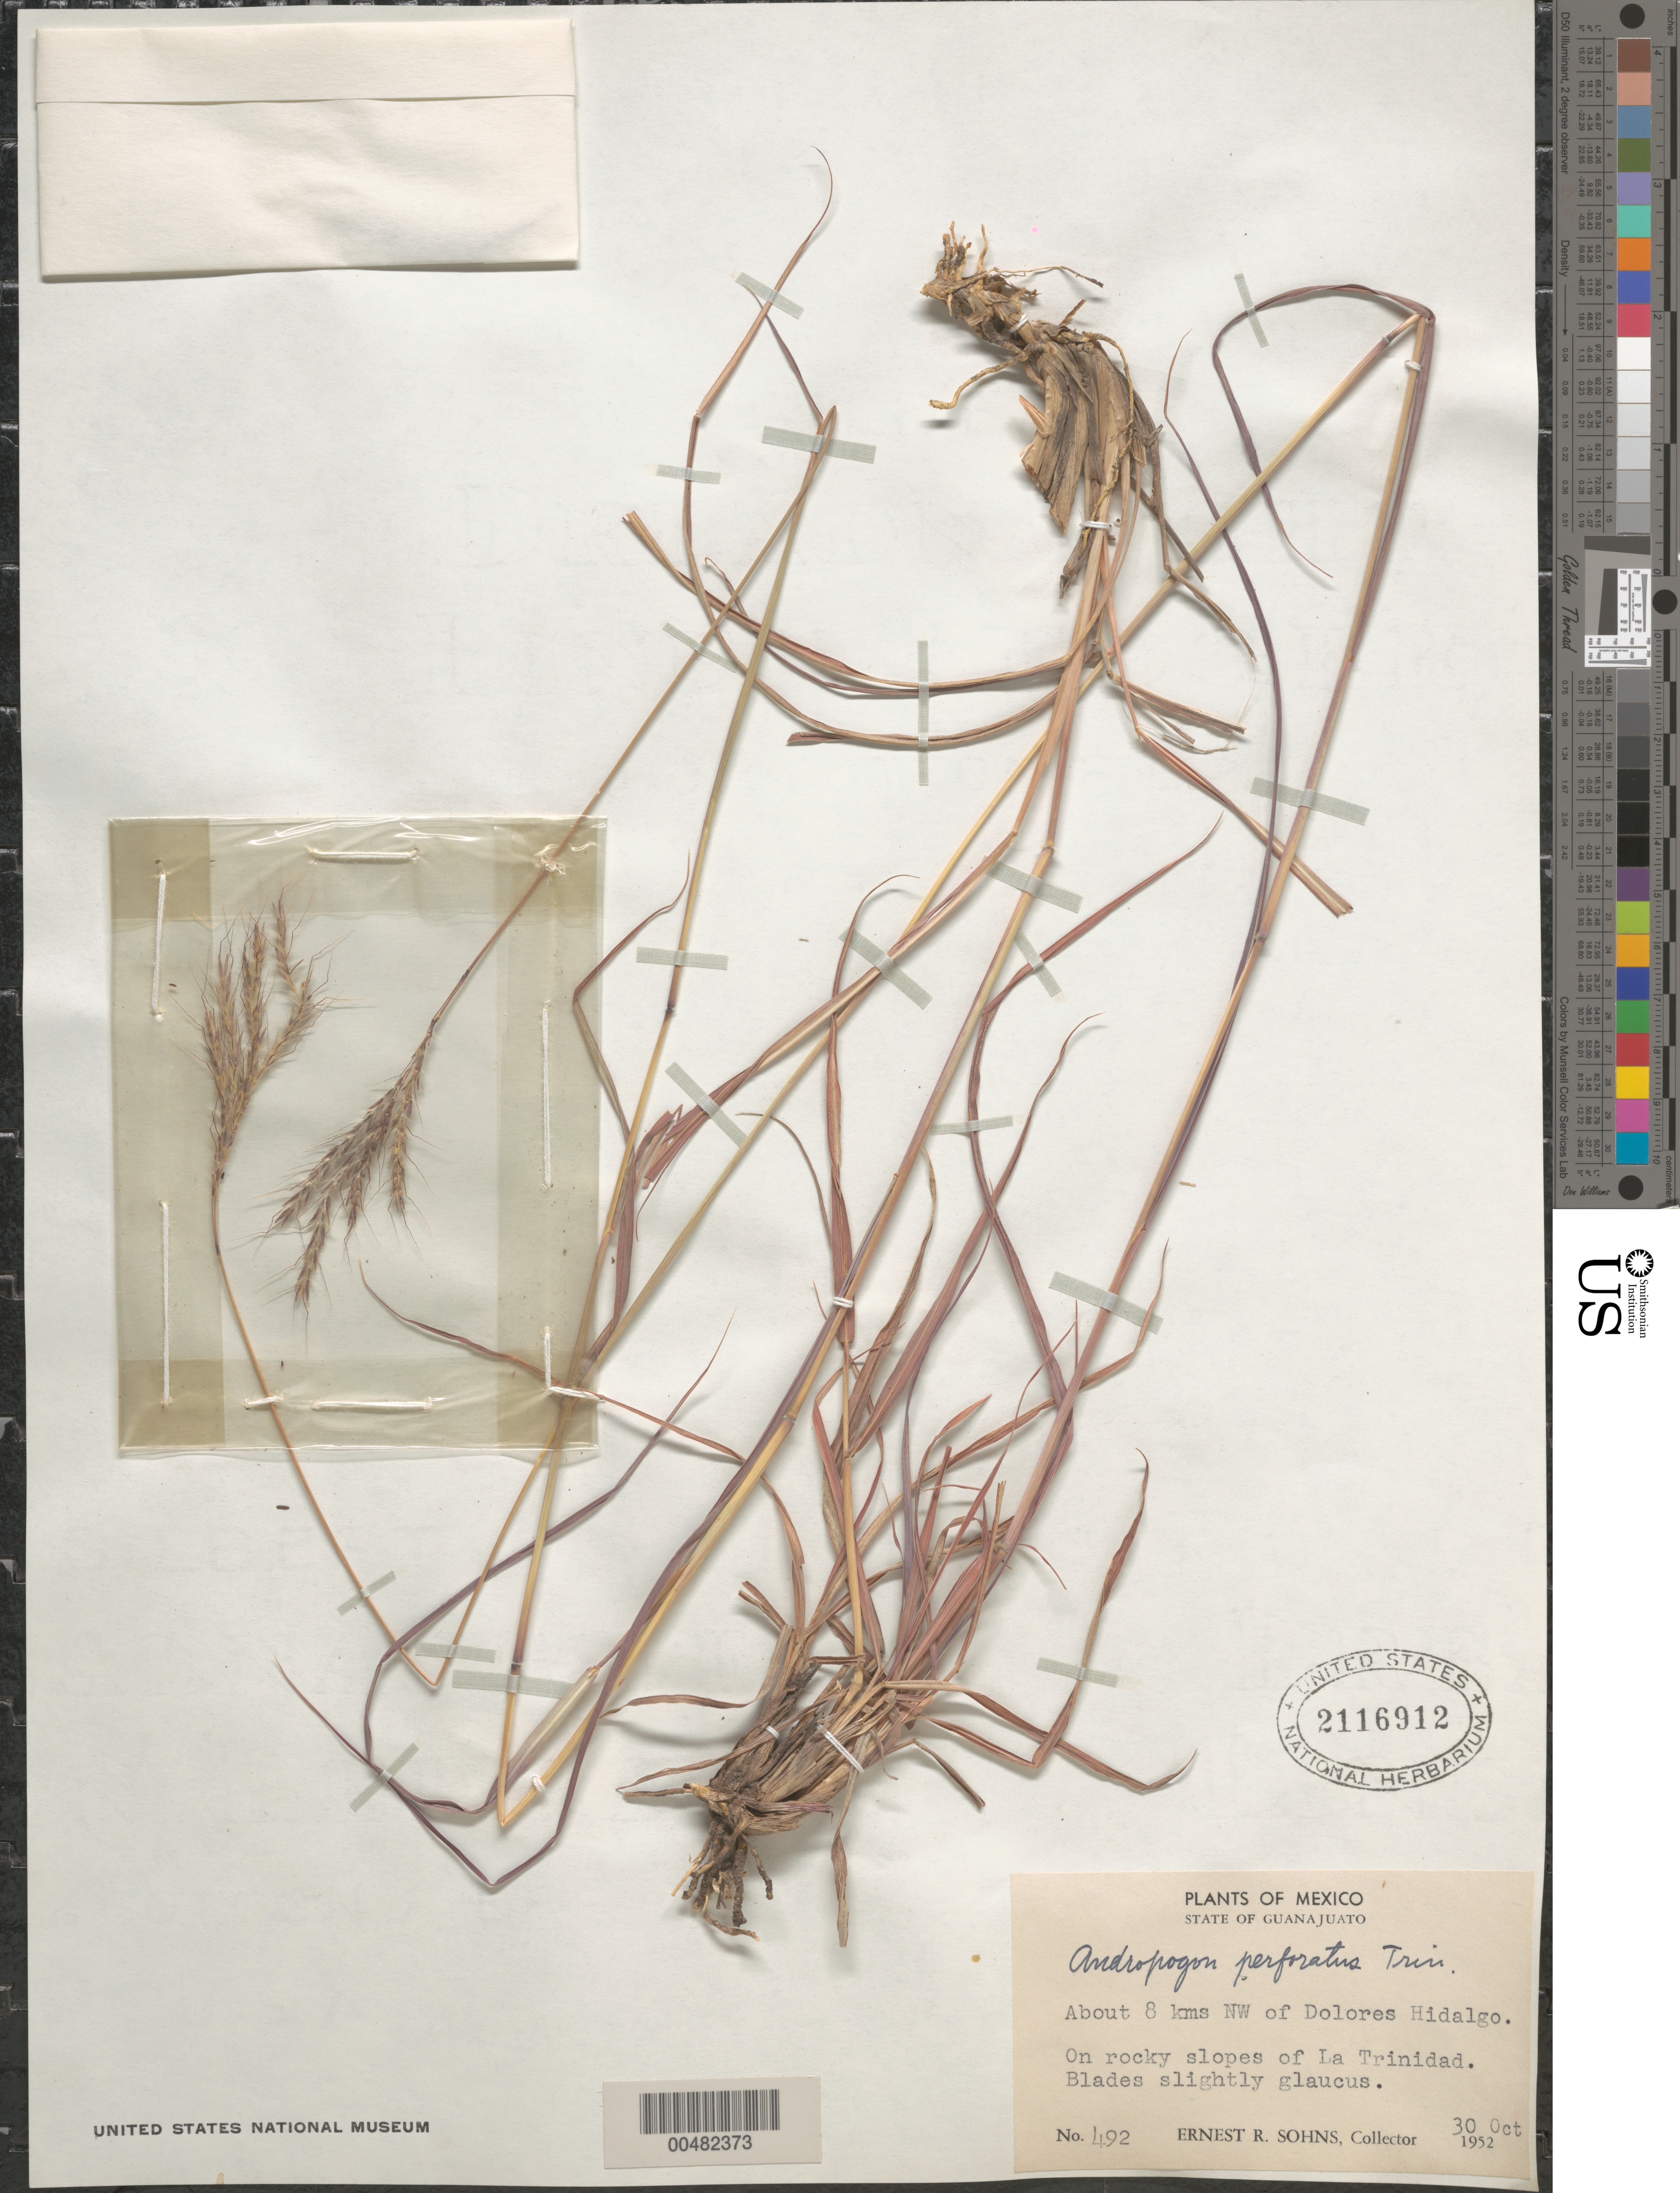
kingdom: Plantae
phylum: Tracheophyta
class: Liliopsida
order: Poales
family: Poaceae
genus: Bothriochloa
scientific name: Bothriochloa perforata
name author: (Trin. ex E. Fourn.) Herter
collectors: E. R. Sohns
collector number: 492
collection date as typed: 30 Oct 1952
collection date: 1952-10-30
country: Mexico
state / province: Guanajuato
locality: About 8 km NW of Dolores Hidalgo, La Trinidad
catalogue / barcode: US 2116912